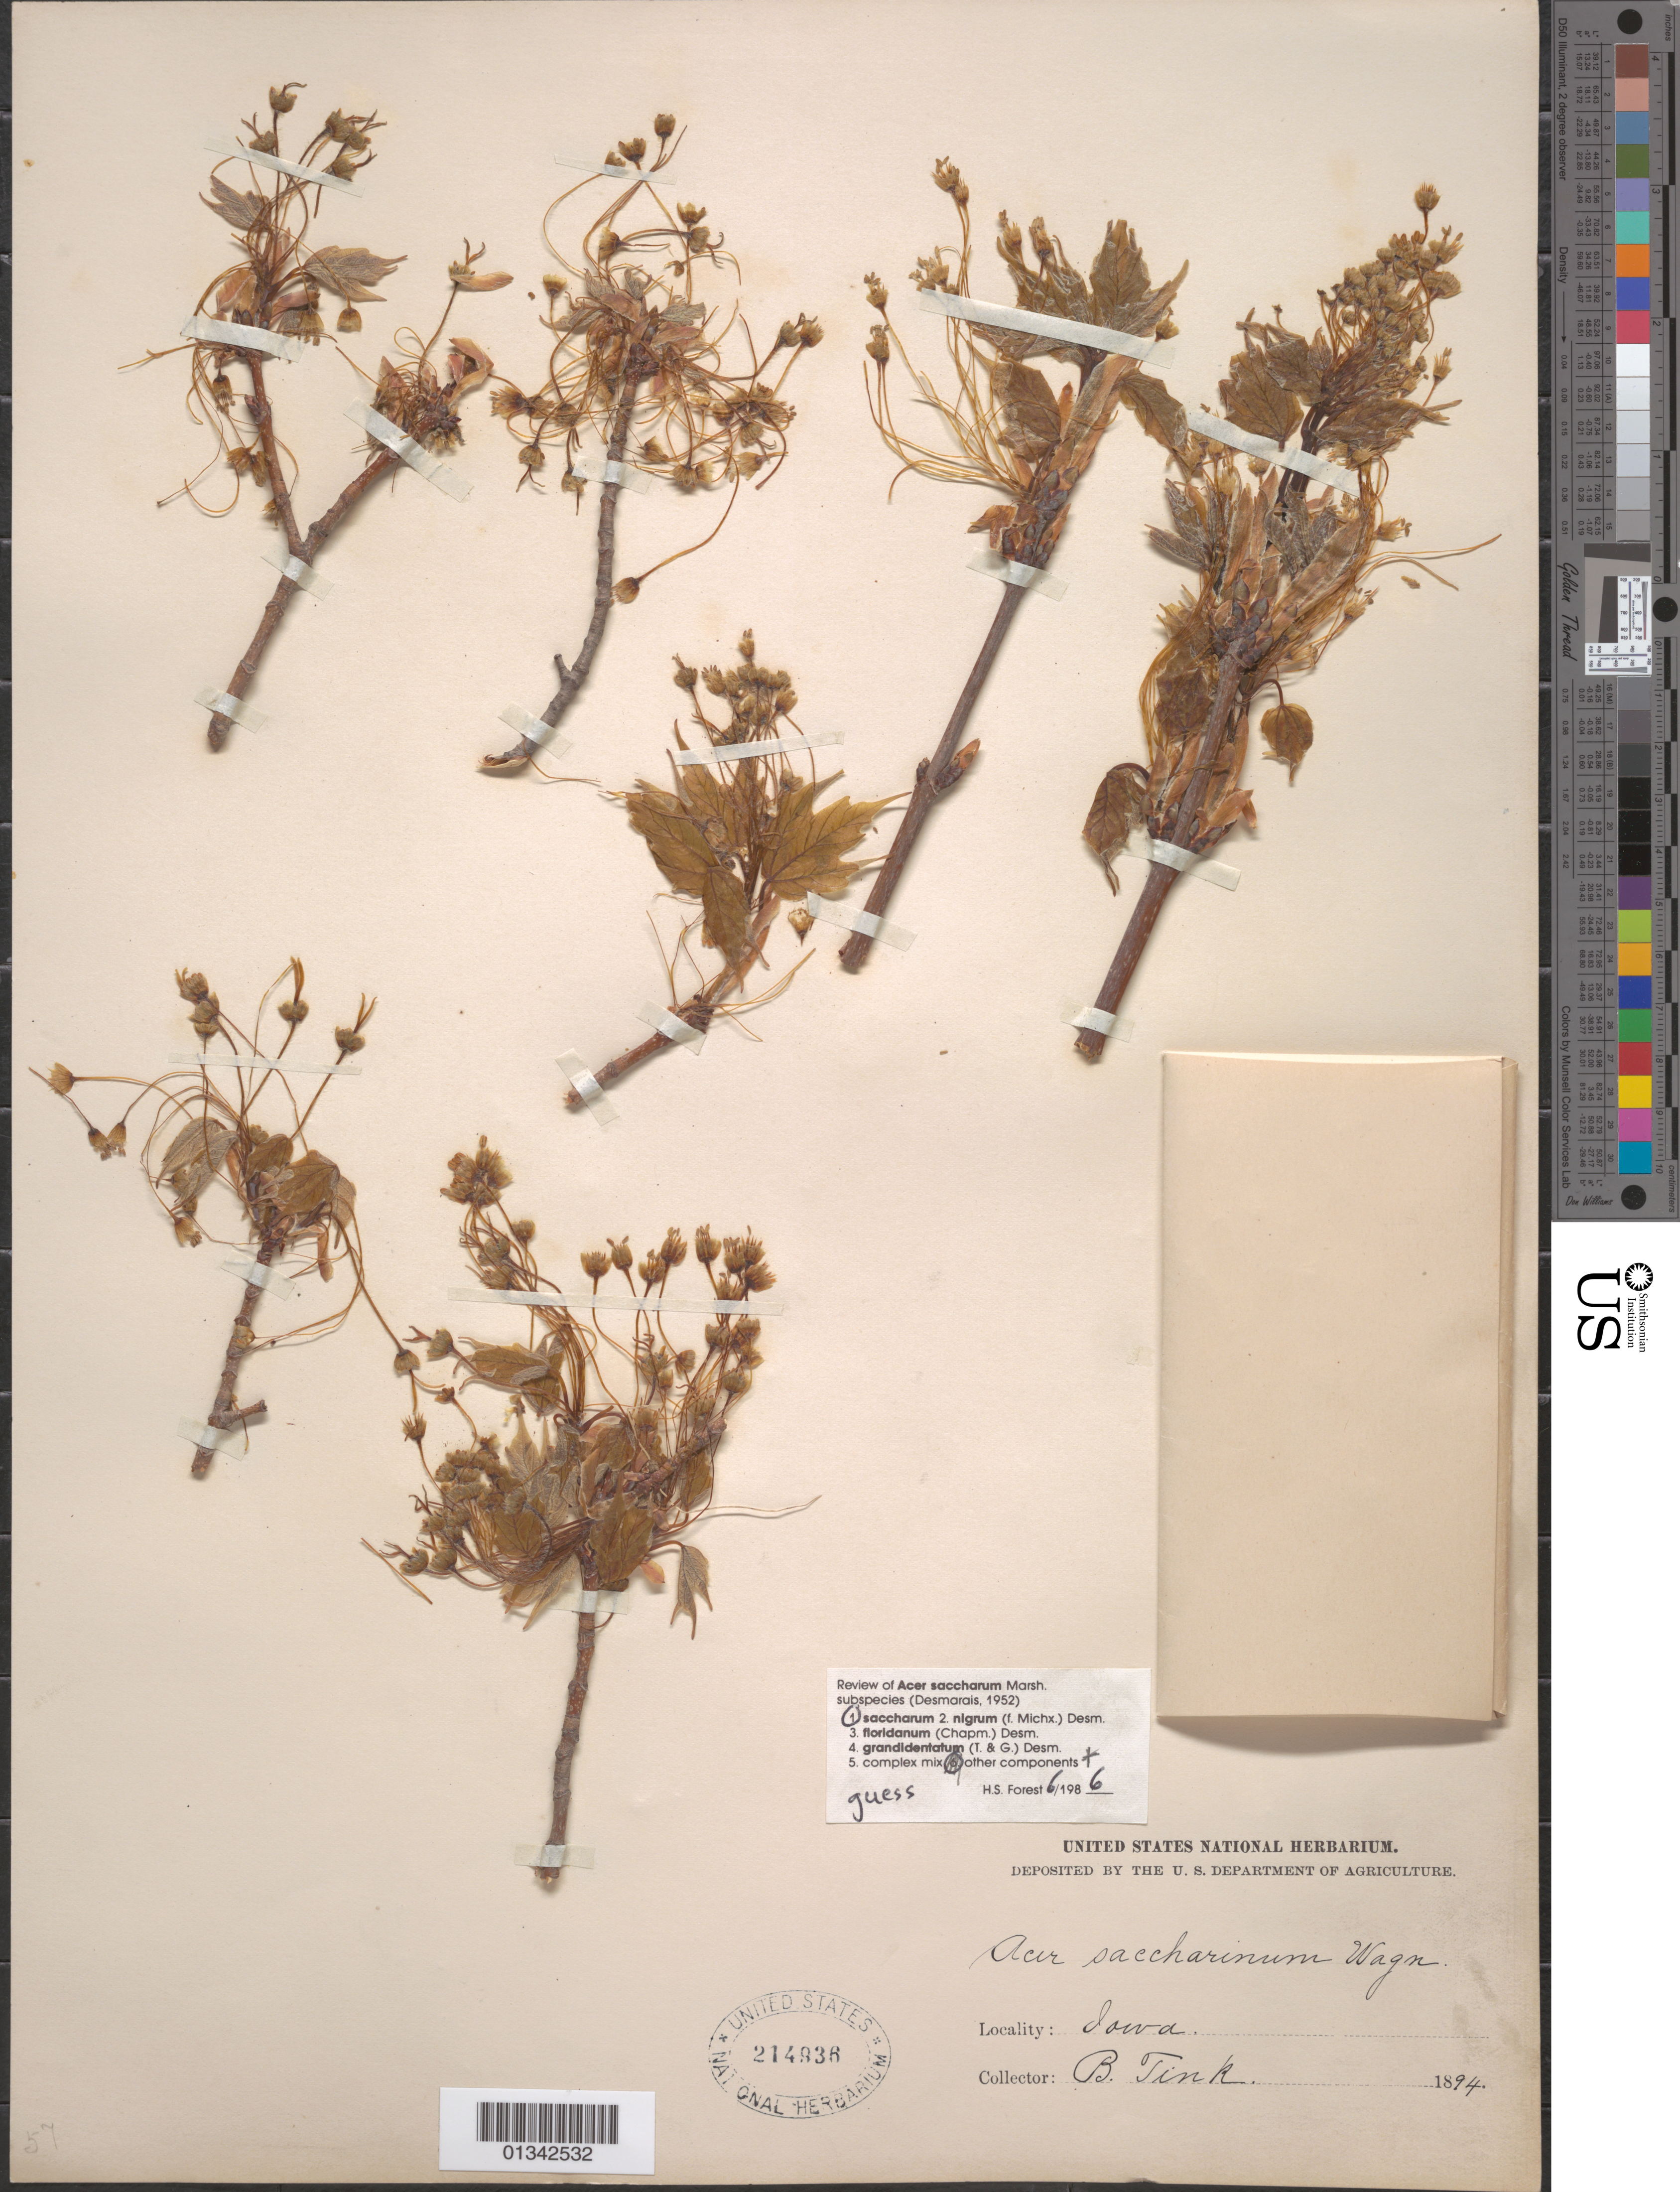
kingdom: Plantae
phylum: Tracheophyta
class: Magnoliopsida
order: Sapindales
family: Sapindaceae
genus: Acer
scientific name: Acer saccharum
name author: Marshall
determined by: Forest, H. S.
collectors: B. Tink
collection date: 1894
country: United States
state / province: Iowa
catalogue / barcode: US 214936